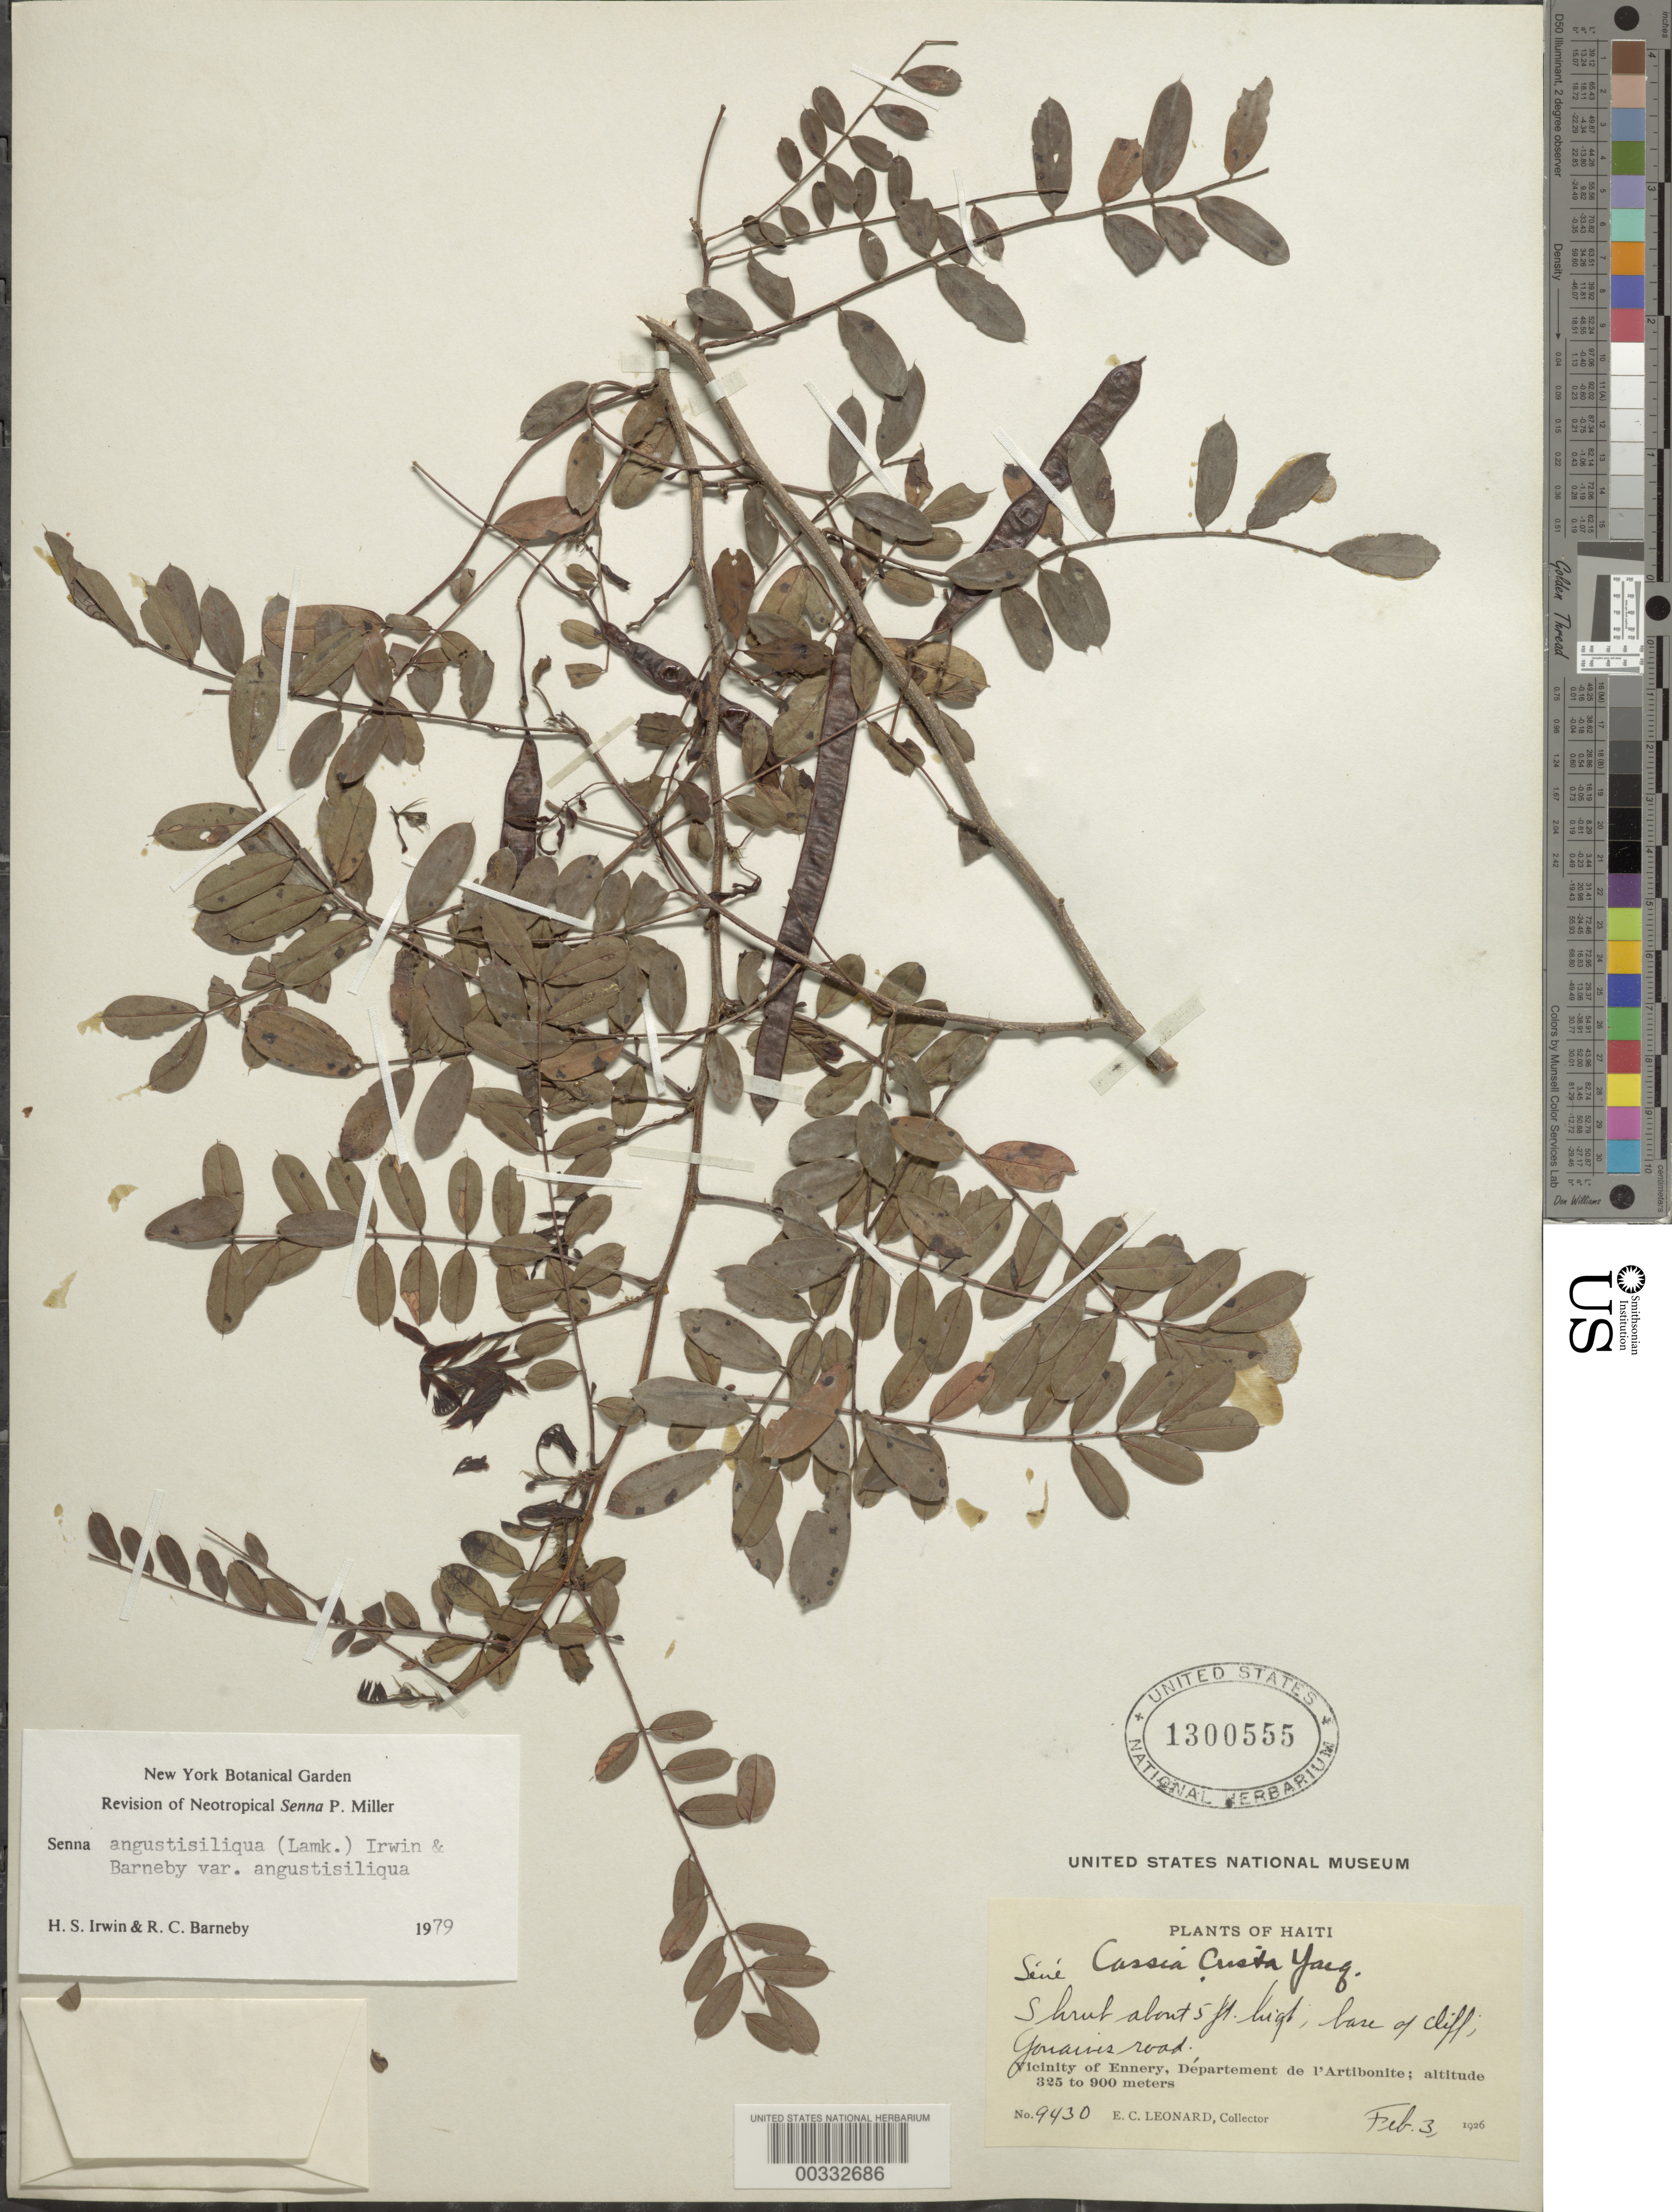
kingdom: Plantae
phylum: Tracheophyta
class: Magnoliopsida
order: Fabales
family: Fabaceae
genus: Senna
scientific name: Senna angustisiliqua var. angustisiliqua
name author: (Lam.) H.S. Irwin & Barneby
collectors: E. C. Leonard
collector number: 9430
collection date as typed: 03 Feb 1926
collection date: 1926-02-03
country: Haiti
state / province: Artibonite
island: Hispaniola Island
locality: Gonaines road; vicinity of ennery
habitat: Base of cliff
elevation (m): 325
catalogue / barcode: US 1300555